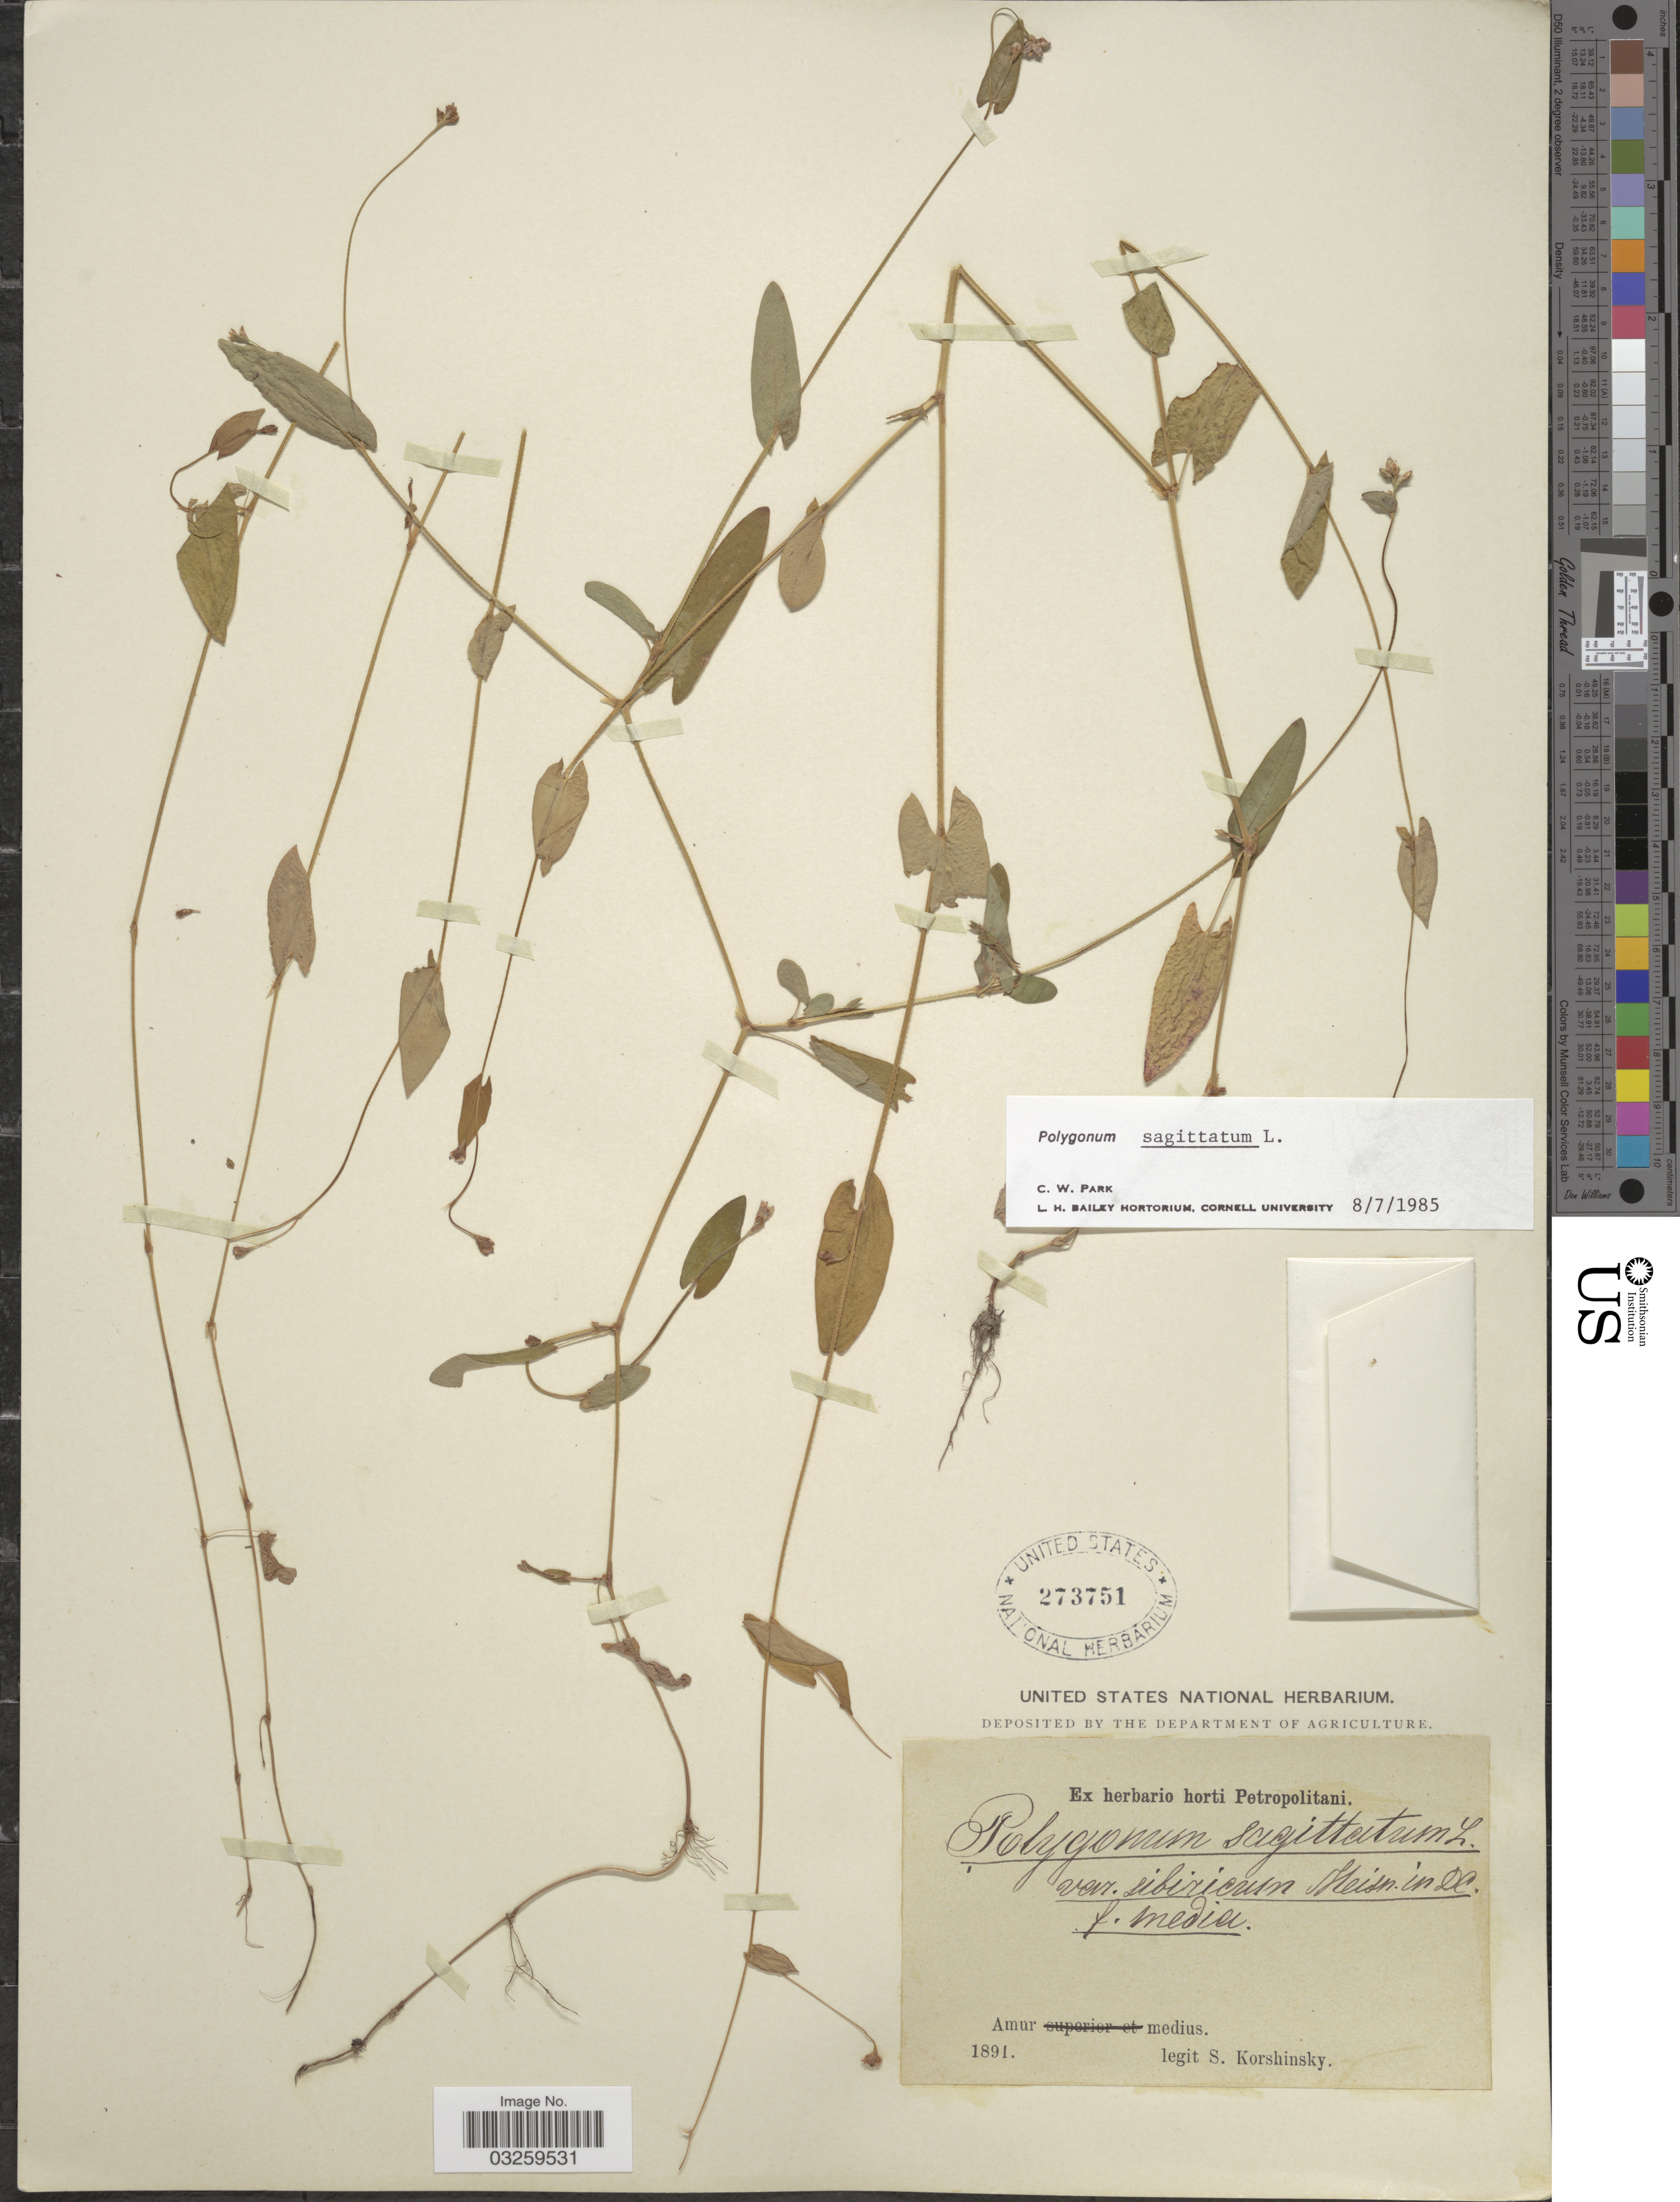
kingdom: Plantae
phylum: Tracheophyta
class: Magnoliopsida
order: Caryophyllales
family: Polygonaceae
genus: Polygonum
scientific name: Polygonum sagittatum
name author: L.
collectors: S. I. Korshinsky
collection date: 1891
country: Russian Federation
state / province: Amur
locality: Amur medius.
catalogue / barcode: US 273751